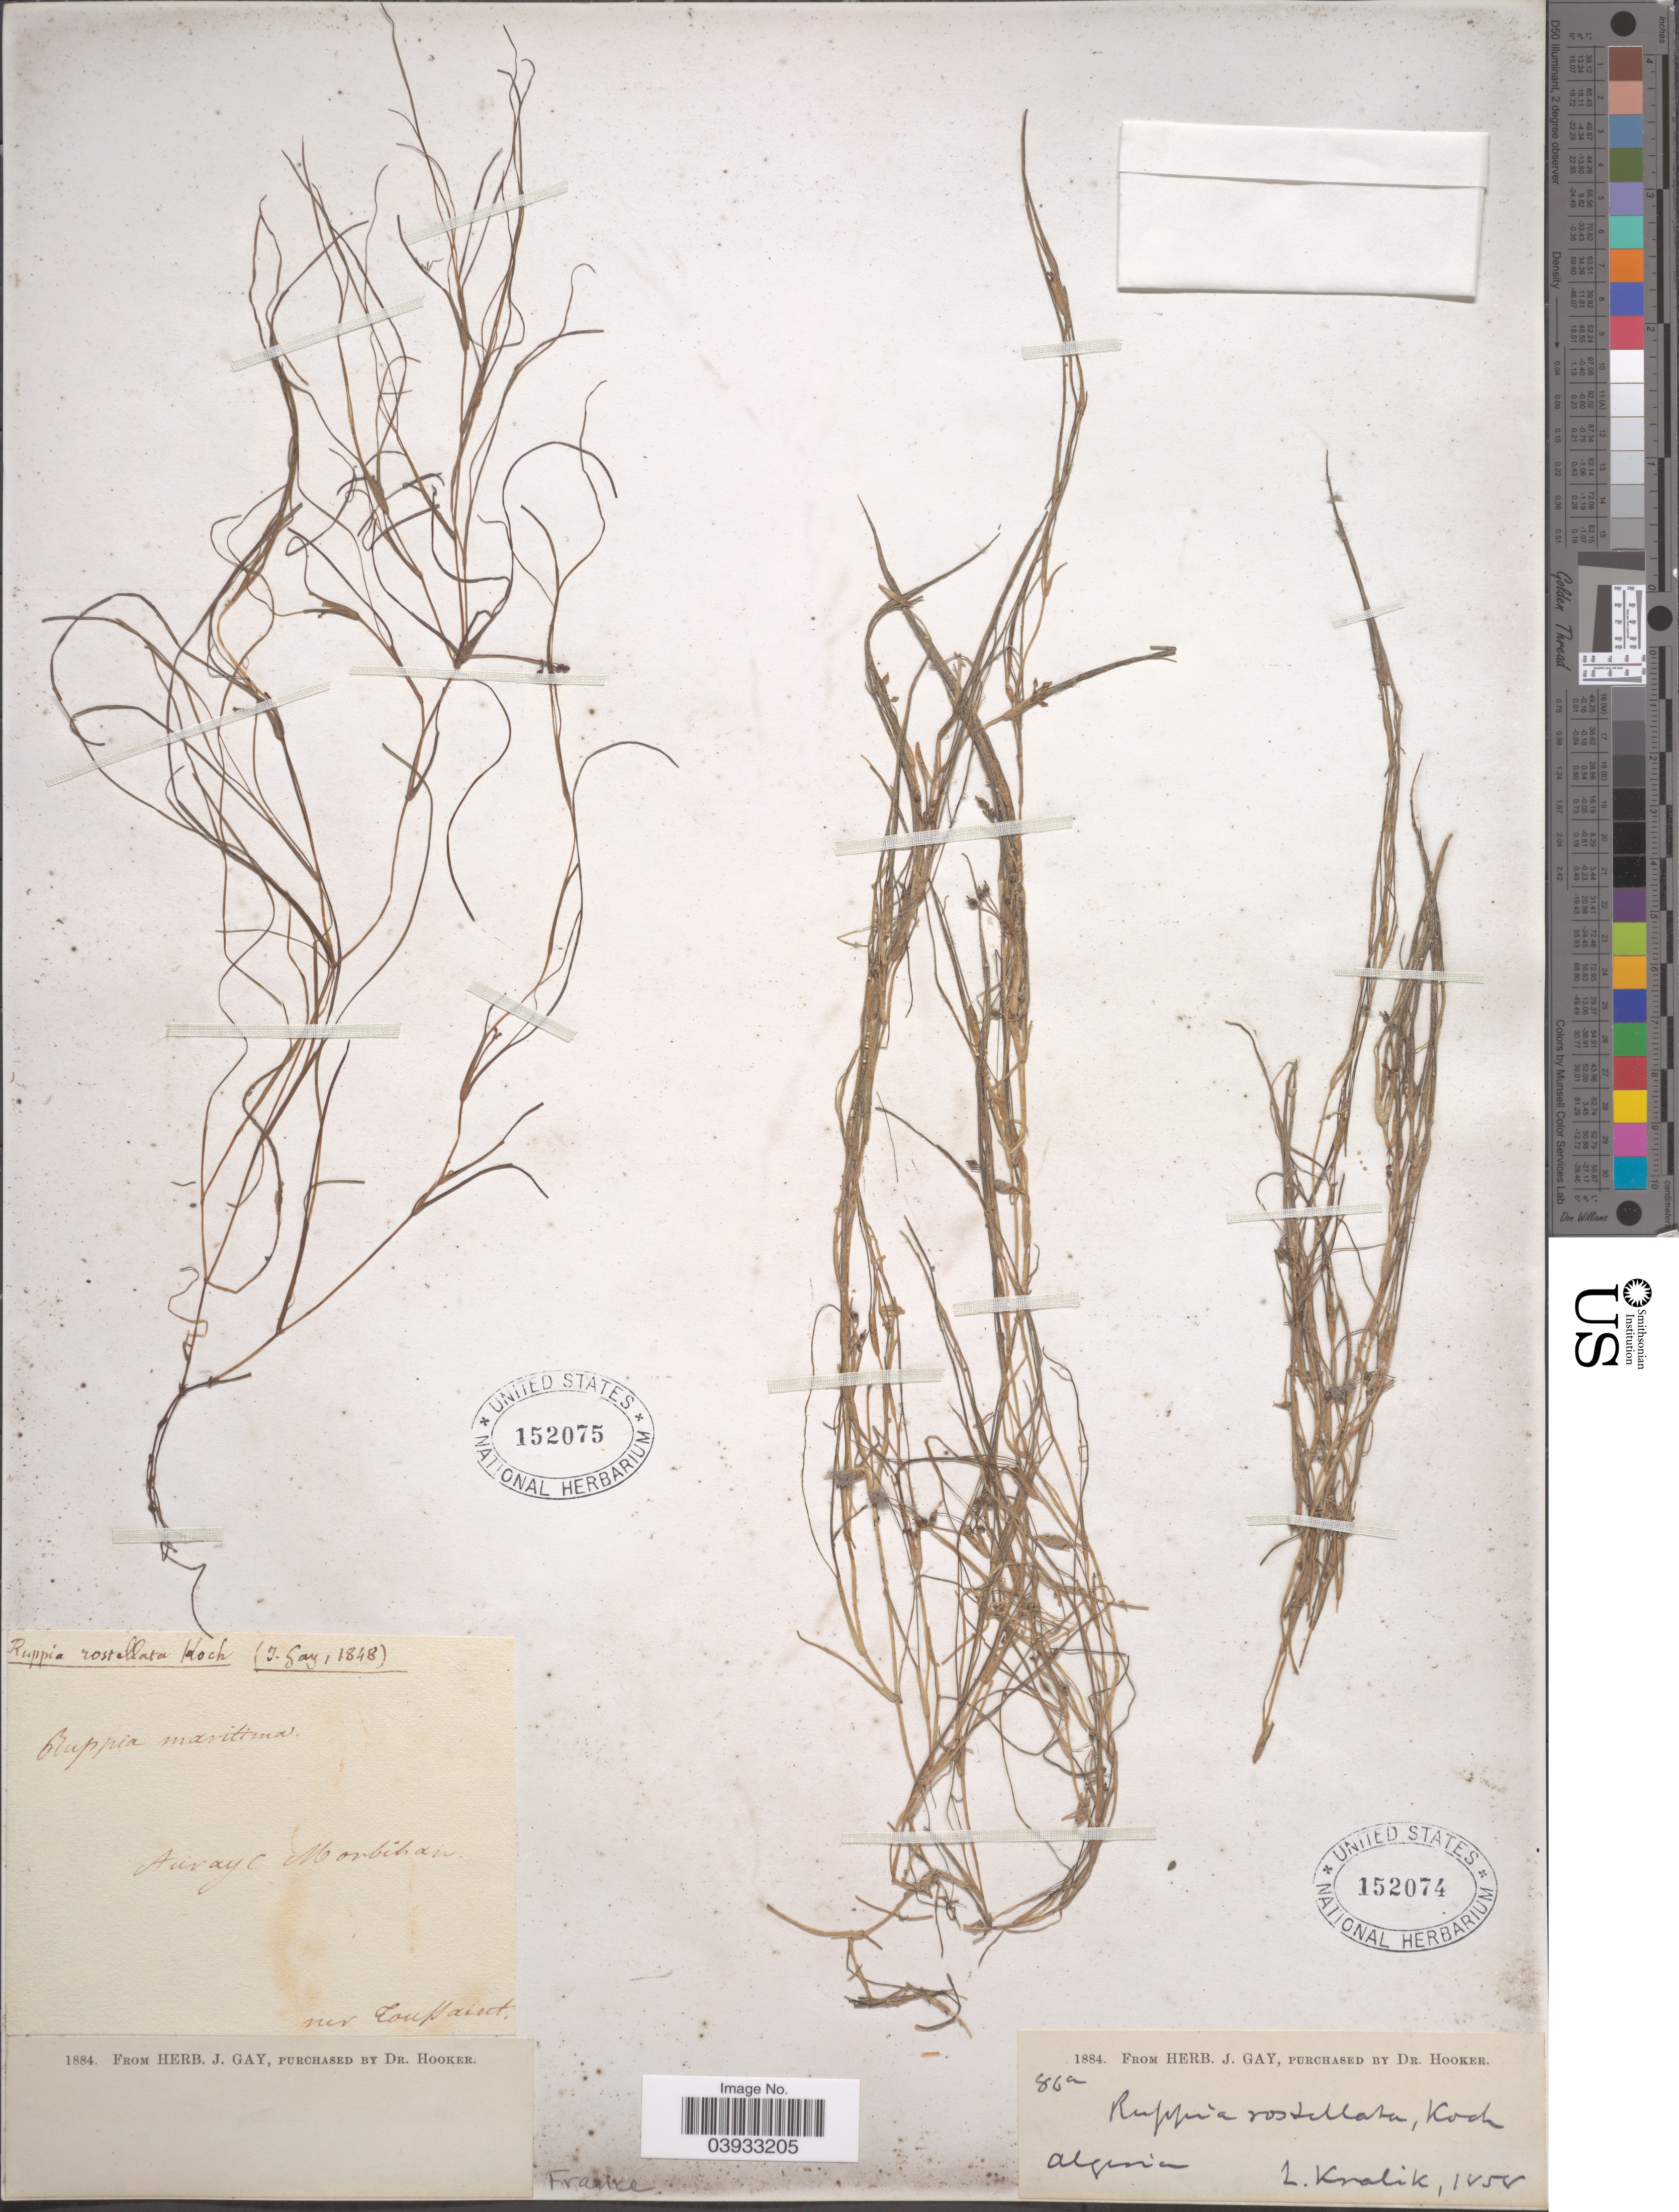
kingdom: Plantae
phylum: Tracheophyta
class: Liliopsida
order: Alismatales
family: Ruppiaceae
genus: Ruppia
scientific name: Ruppia rostellata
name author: W.D.J. Koch ex Rchb.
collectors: L. Kralik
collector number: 86a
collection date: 1858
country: Algeria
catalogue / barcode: US 152074